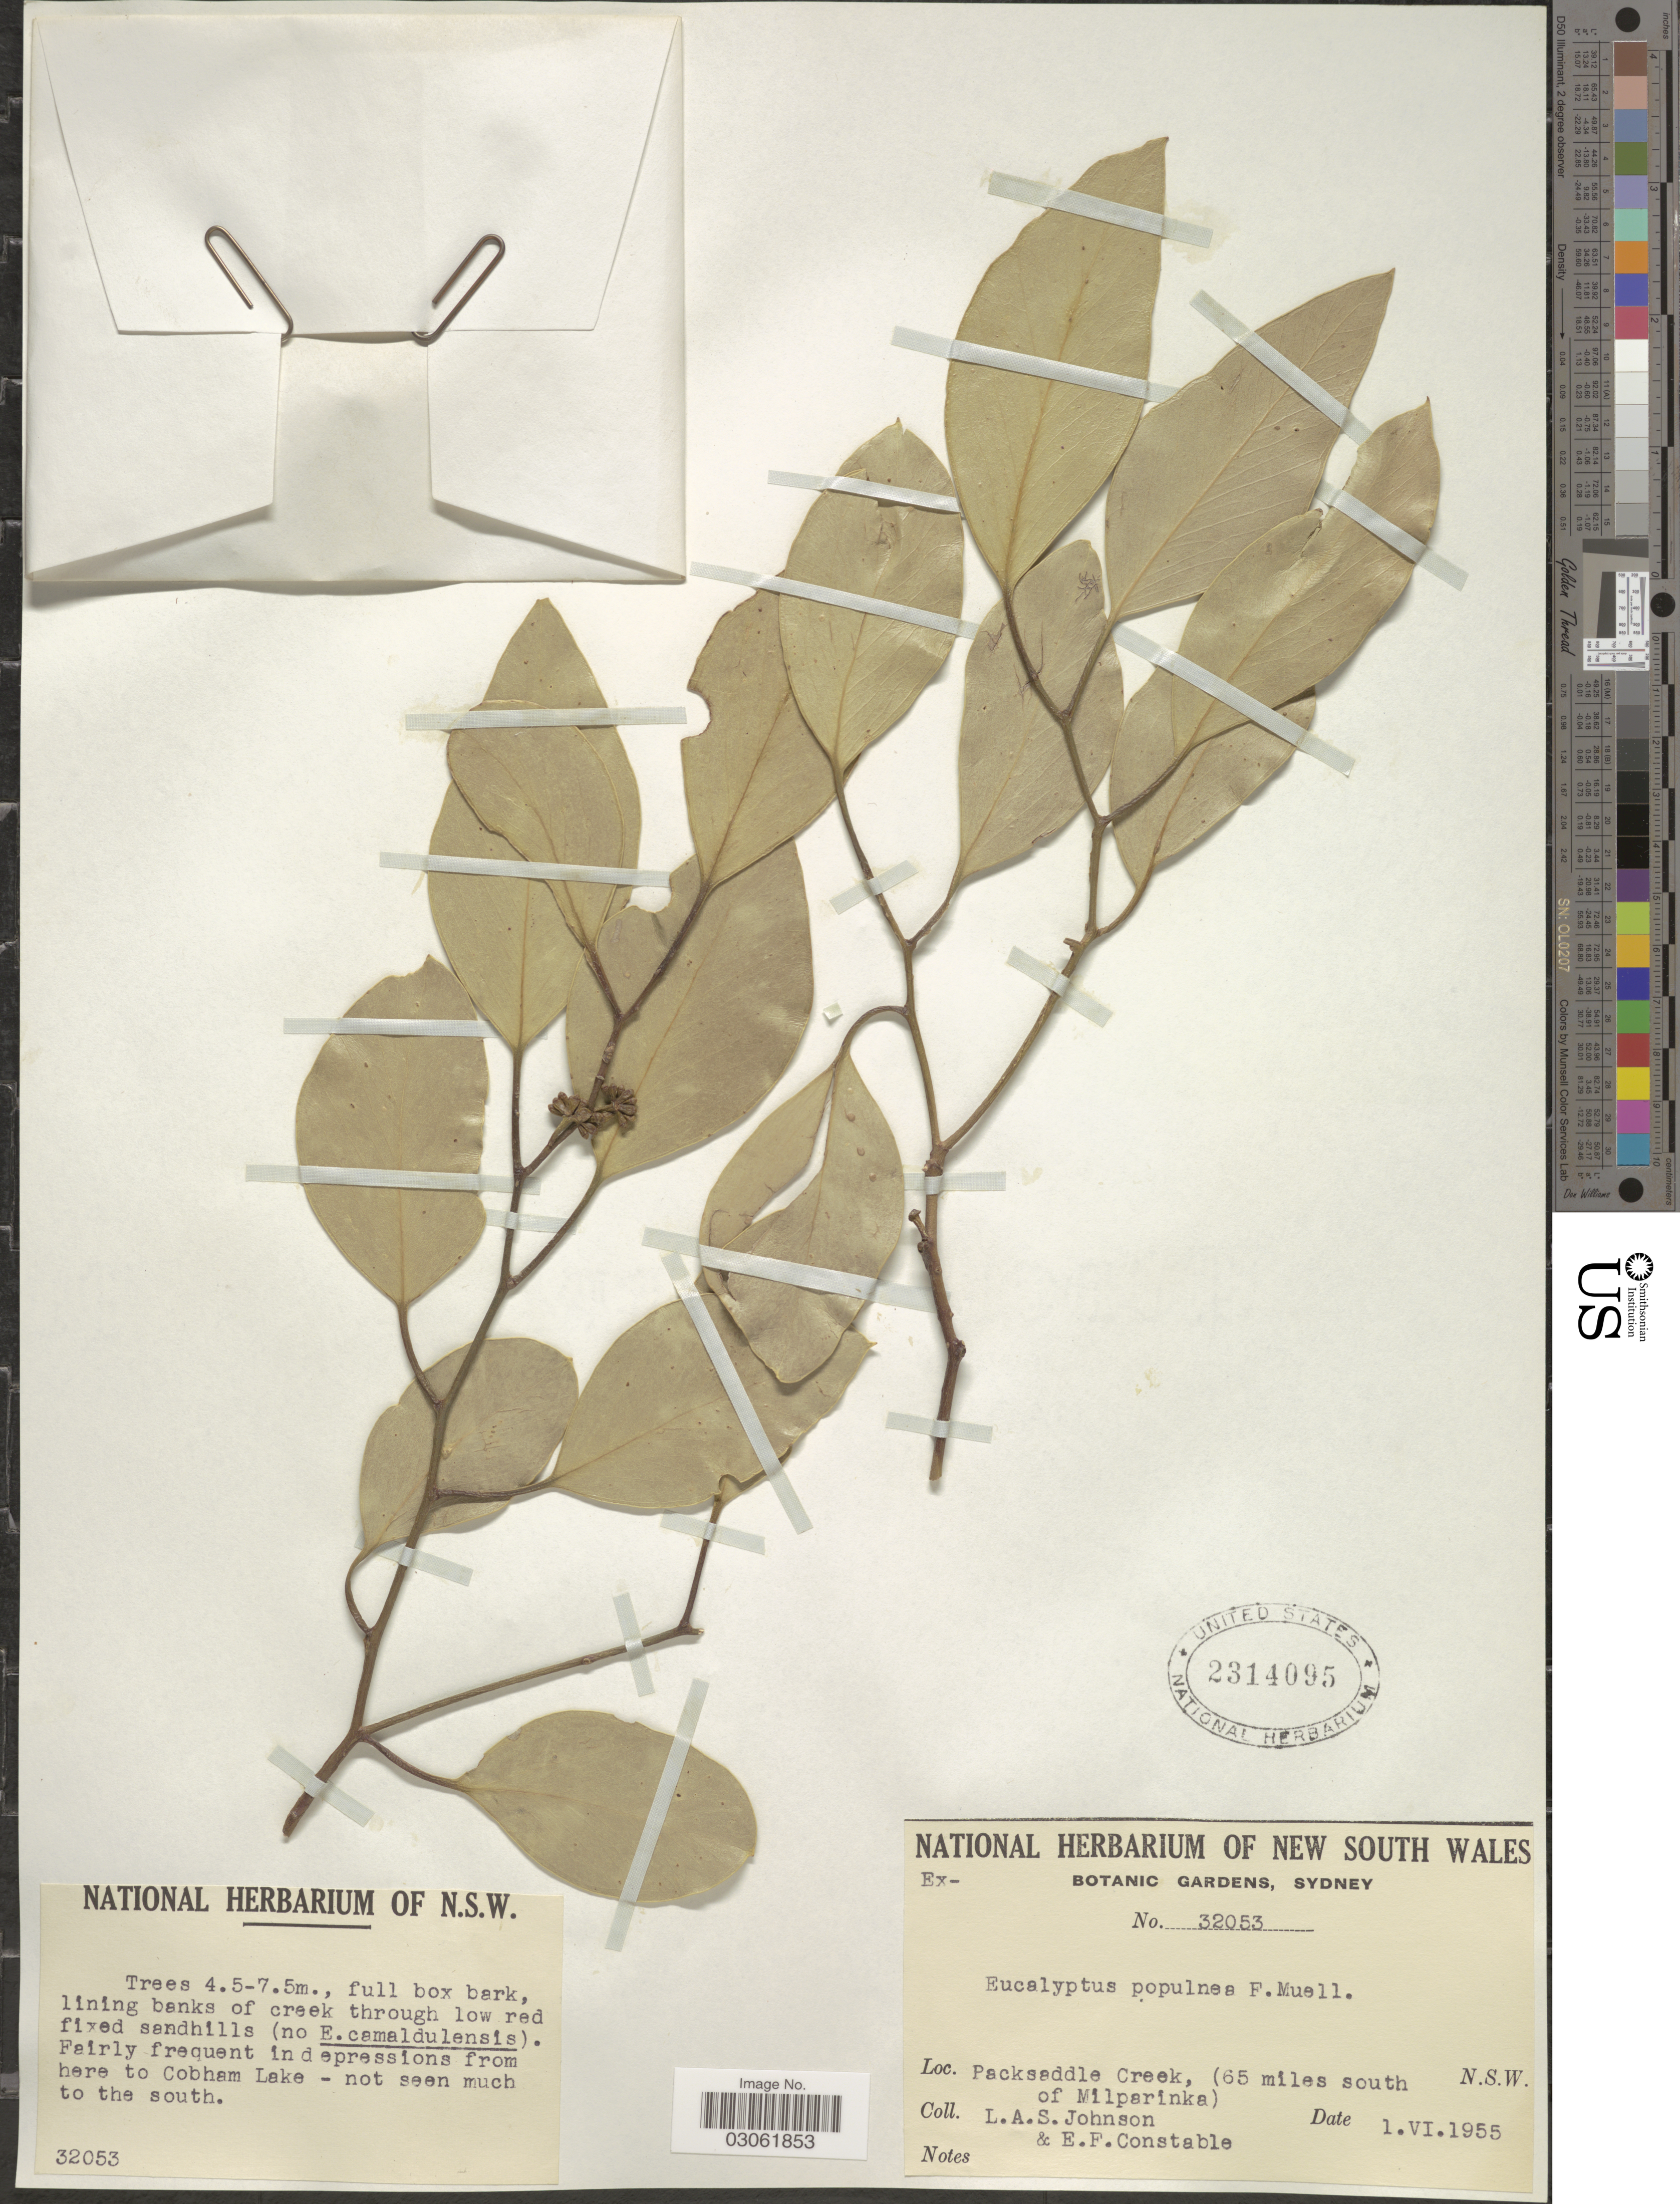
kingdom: Plantae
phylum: Tracheophyta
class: Magnoliopsida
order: Myrtales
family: Myrtaceae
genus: Eucalyptus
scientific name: Eucalyptus populnea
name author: F. Muell.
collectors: L. A. S. Johnson & E. F. Constable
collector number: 32053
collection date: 1955-06-01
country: Australia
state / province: New South Wales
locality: Packsaddle Creek, (65 miles south of Milparinka).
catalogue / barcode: US 2314095